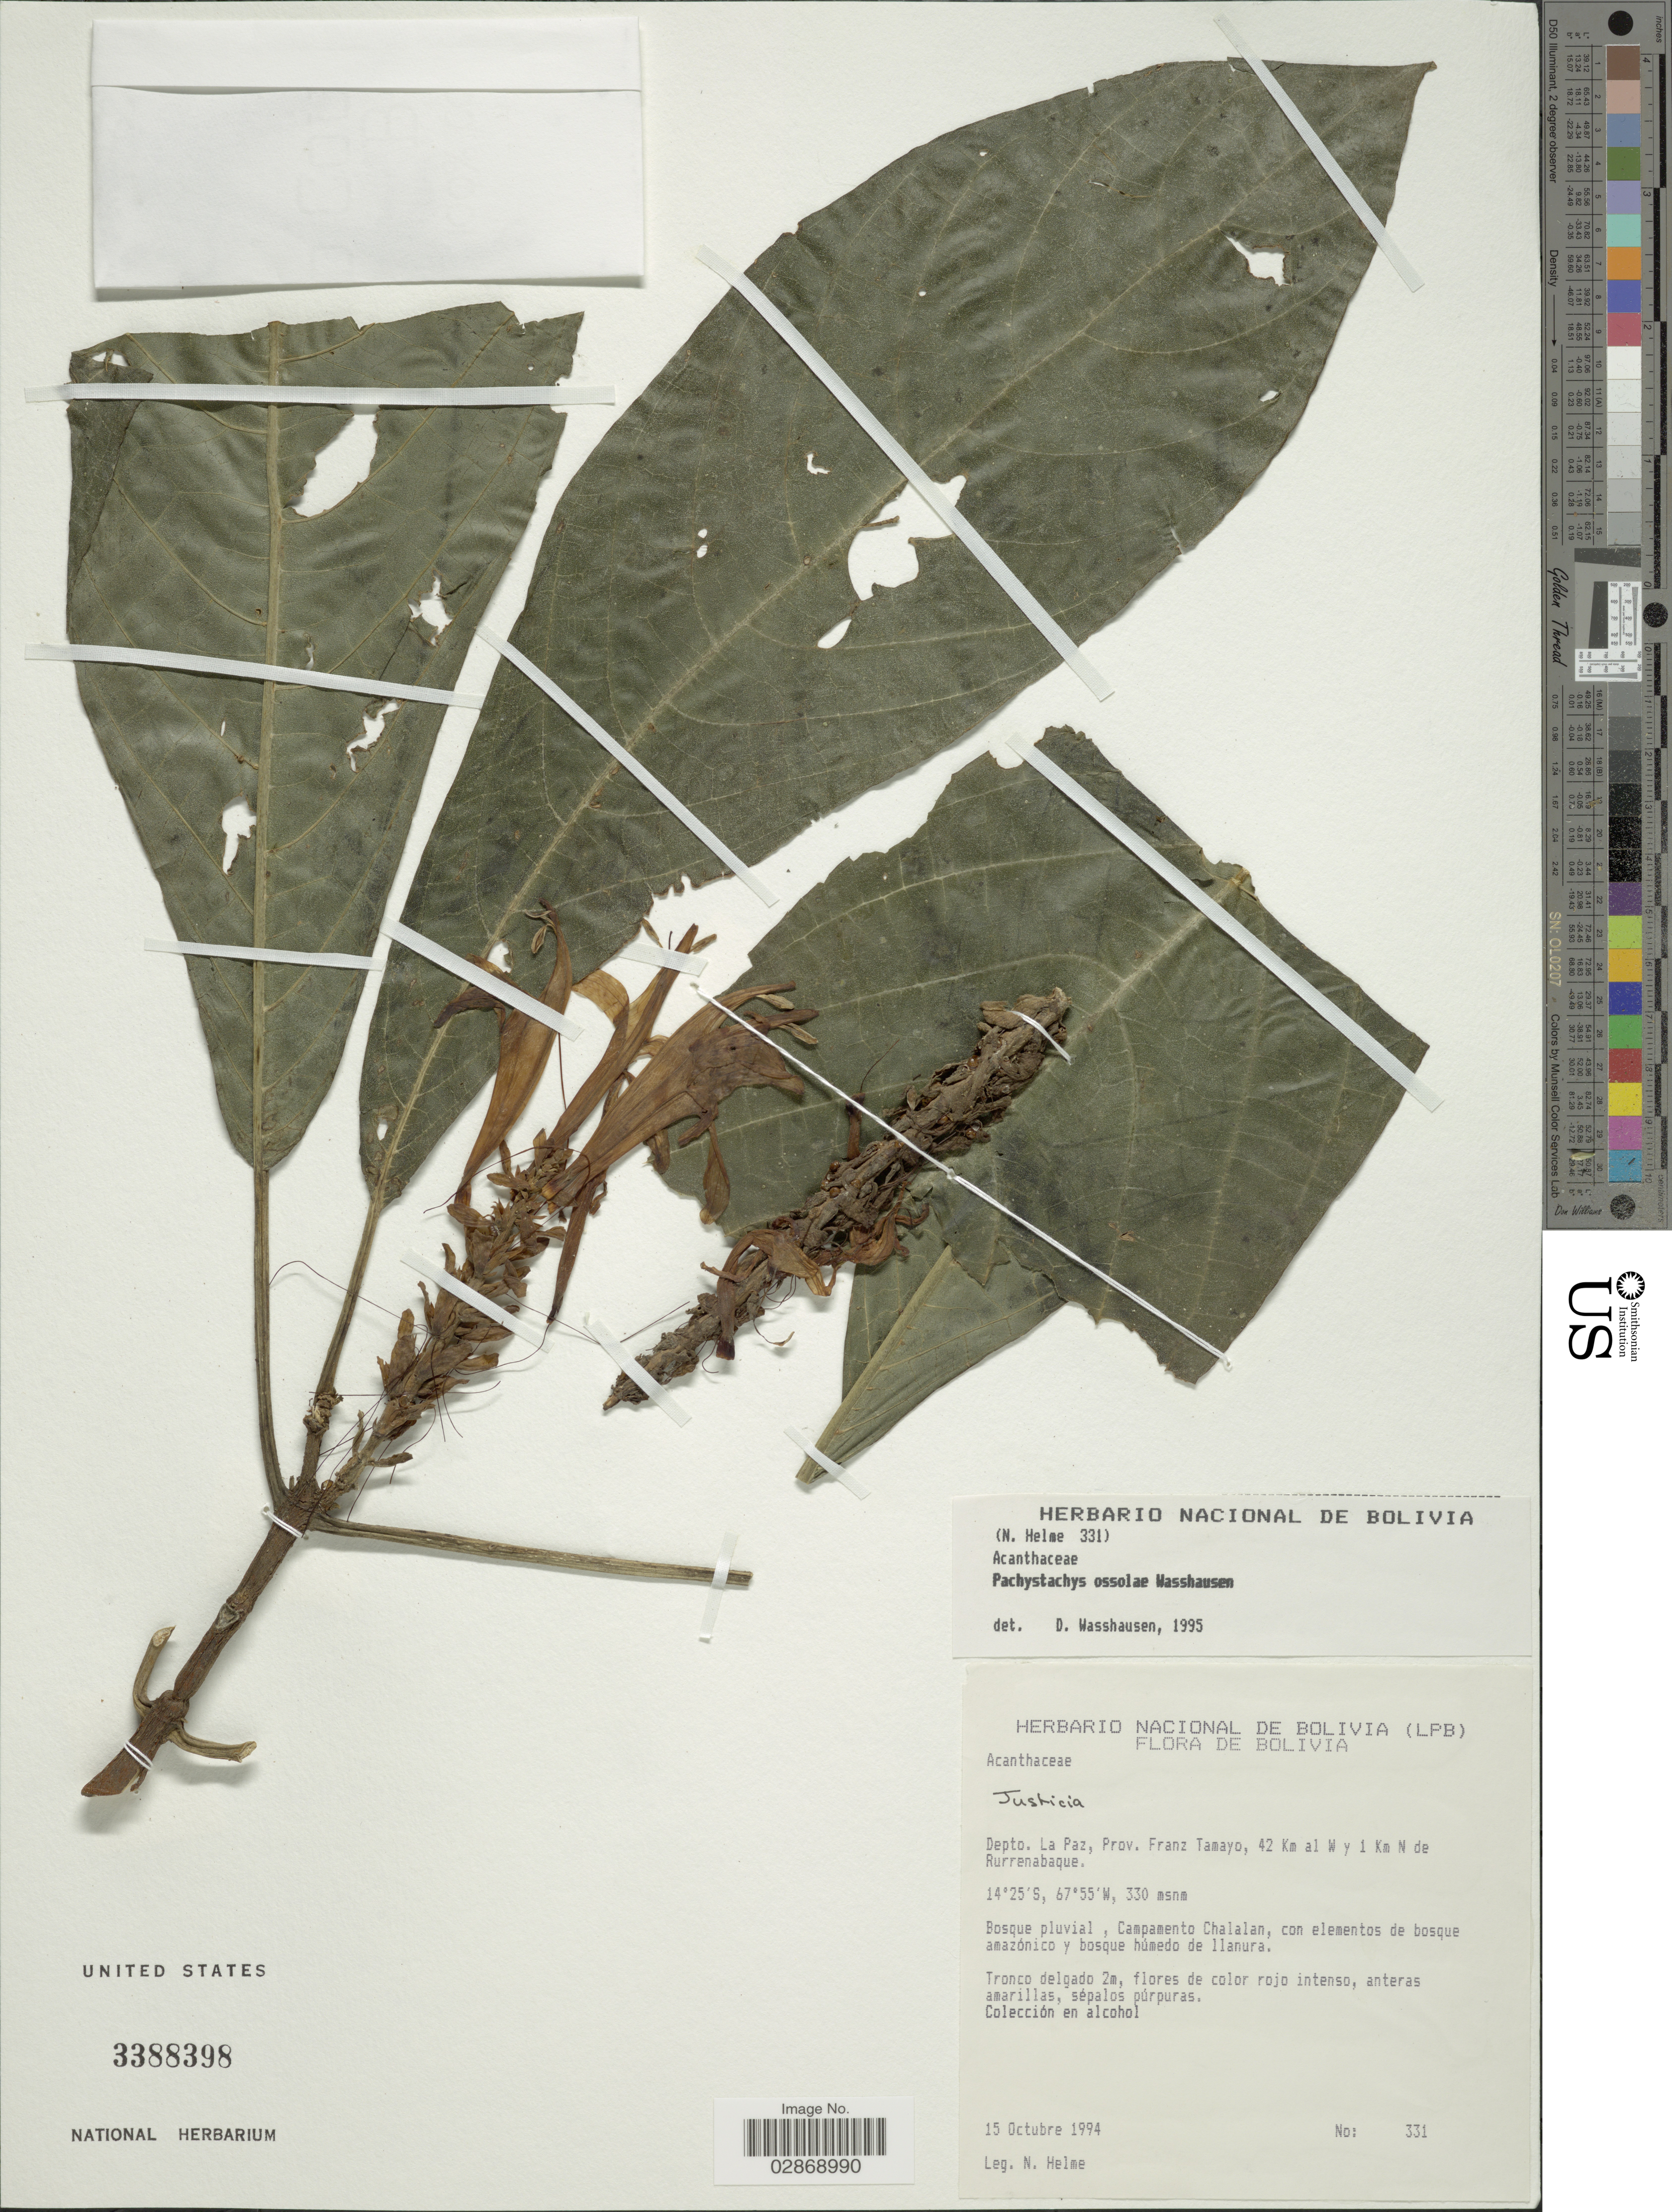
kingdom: Plantae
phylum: Tracheophyta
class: Magnoliopsida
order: Lamiales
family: Acanthaceae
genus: Pachystachys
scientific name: Pachystachys ossolae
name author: Wassh.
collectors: N. Helme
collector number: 331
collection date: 1994-10-15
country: Bolivia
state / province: La Paz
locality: Depto. La Paz, Prov. Franz Tamayo, 42 Km al W y 1 Km N de Rurrenabaque.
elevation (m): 330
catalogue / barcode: US 3388398